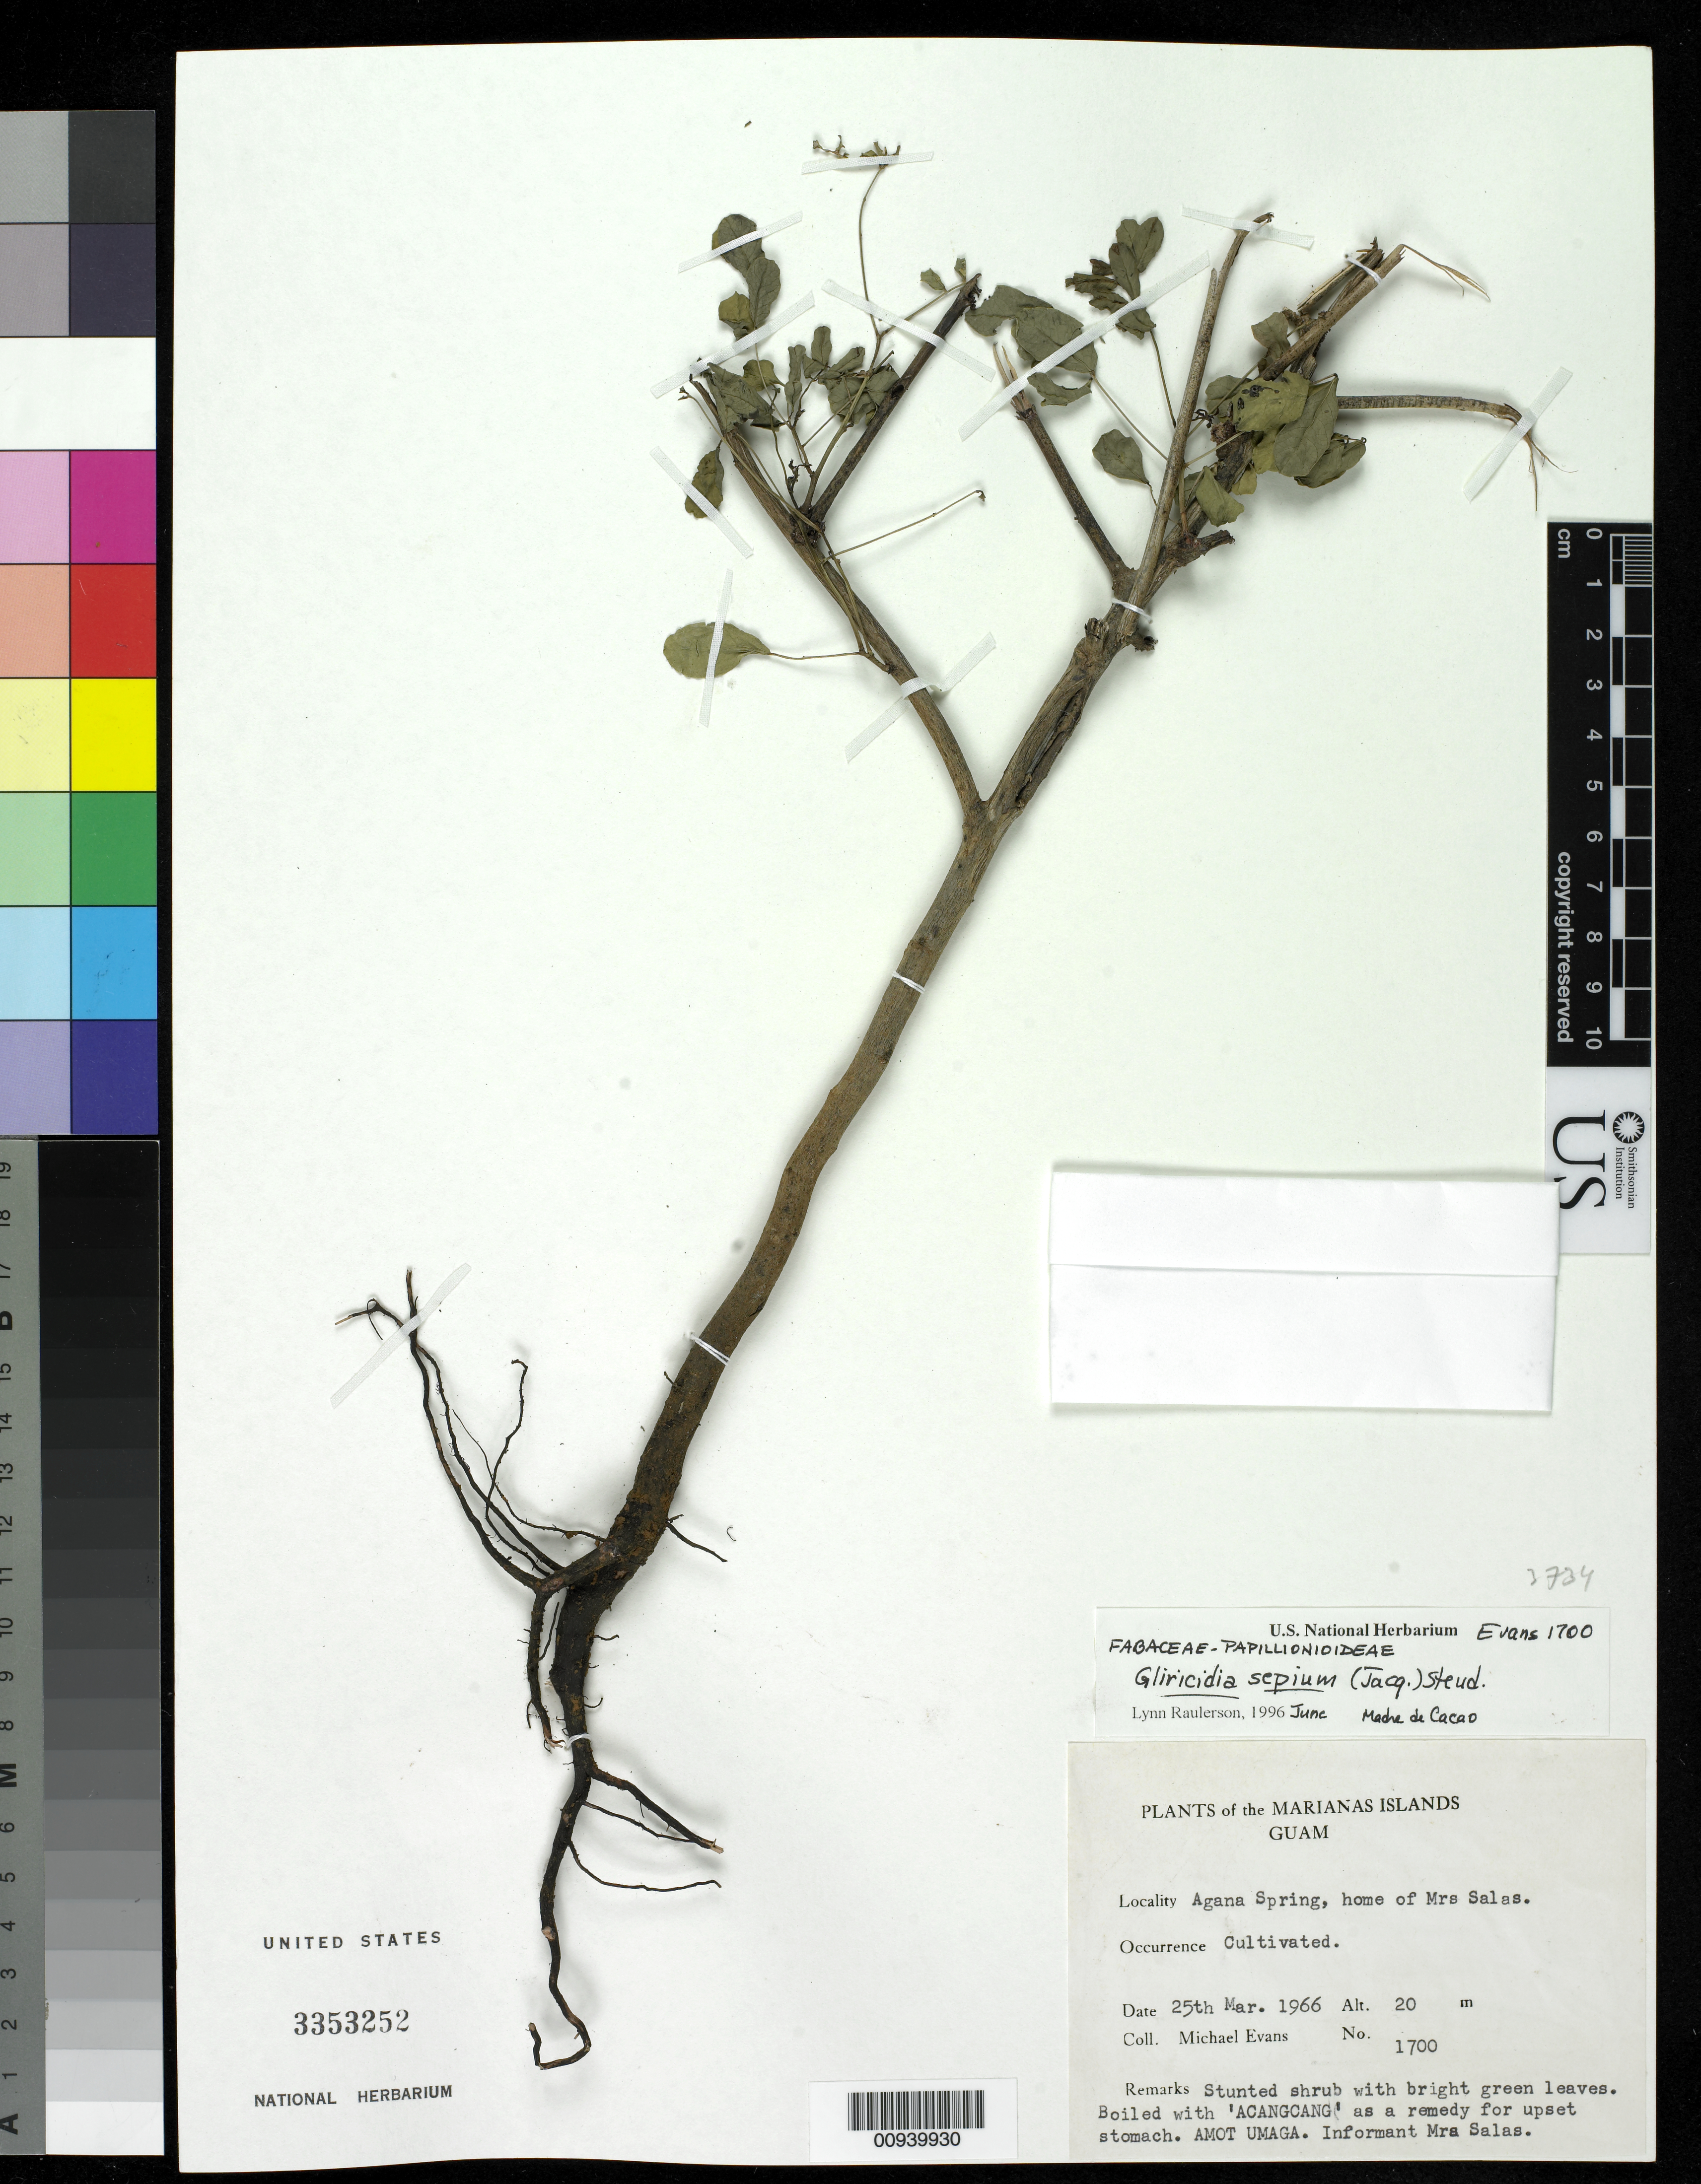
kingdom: Plantae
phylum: Tracheophyta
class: Magnoliopsida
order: Fabales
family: Fabaceae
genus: Gliricidia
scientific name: Gliricidia sepium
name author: (Jacq.) Kunth ex Walp.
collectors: M. Evans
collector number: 1700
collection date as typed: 25 Mar 1966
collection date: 1966-03-25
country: Guam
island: Guam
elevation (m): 20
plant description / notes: Copied to EBDCS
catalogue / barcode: US 3353252